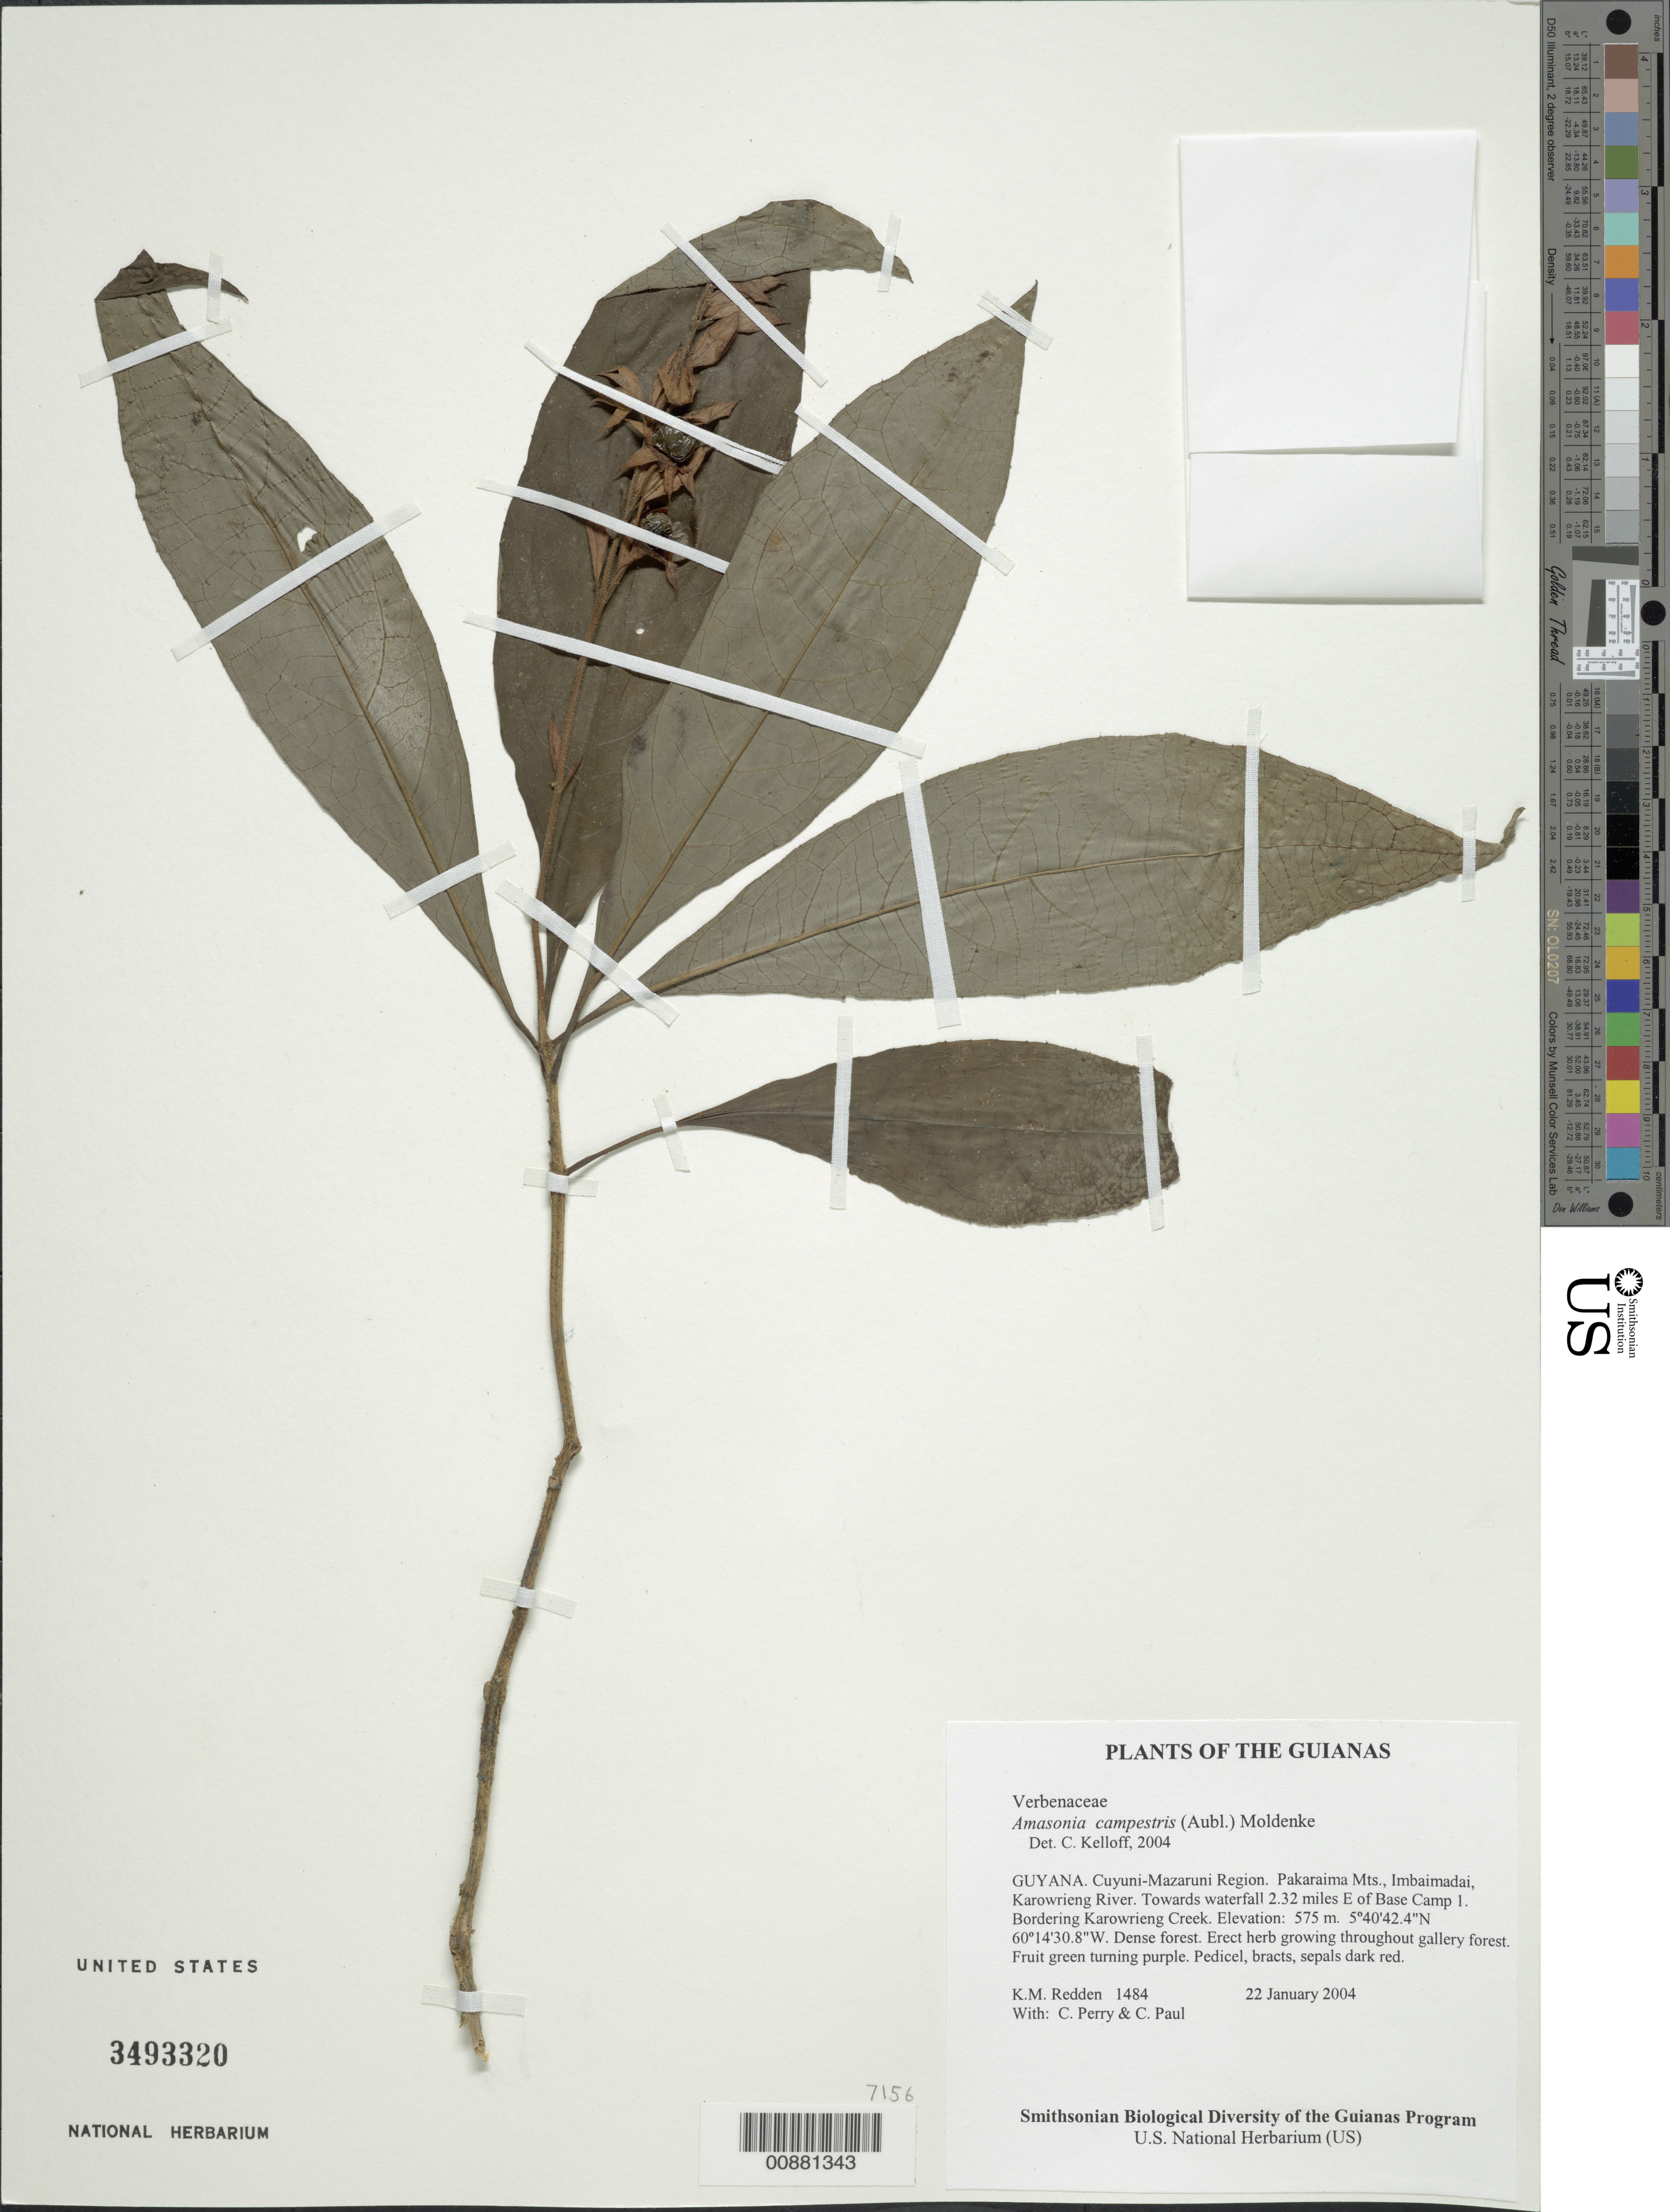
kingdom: Plantae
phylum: Tracheophyta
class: Magnoliopsida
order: Lamiales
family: Lamiaceae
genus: Amasonia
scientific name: Amasonia campestris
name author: (Aubl.) Moldenke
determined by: Kelloff, Carol L., (US), Smithsonian Institution - National Museum of Natural History (UNITED STATES)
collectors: K. M. Redden, C. Perry & C. Paul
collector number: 1484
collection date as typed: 22 January 2004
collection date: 2004-01-22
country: Guyana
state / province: Cuyuni-Mazaruni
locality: Pakaraima Mts., Imbaimadai, Karowrieng River. Towards waterfall 2.32 miles E of Base Camp 1. Bordering Karowrieng Creek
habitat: Dense forest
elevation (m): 575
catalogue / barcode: US 3493320